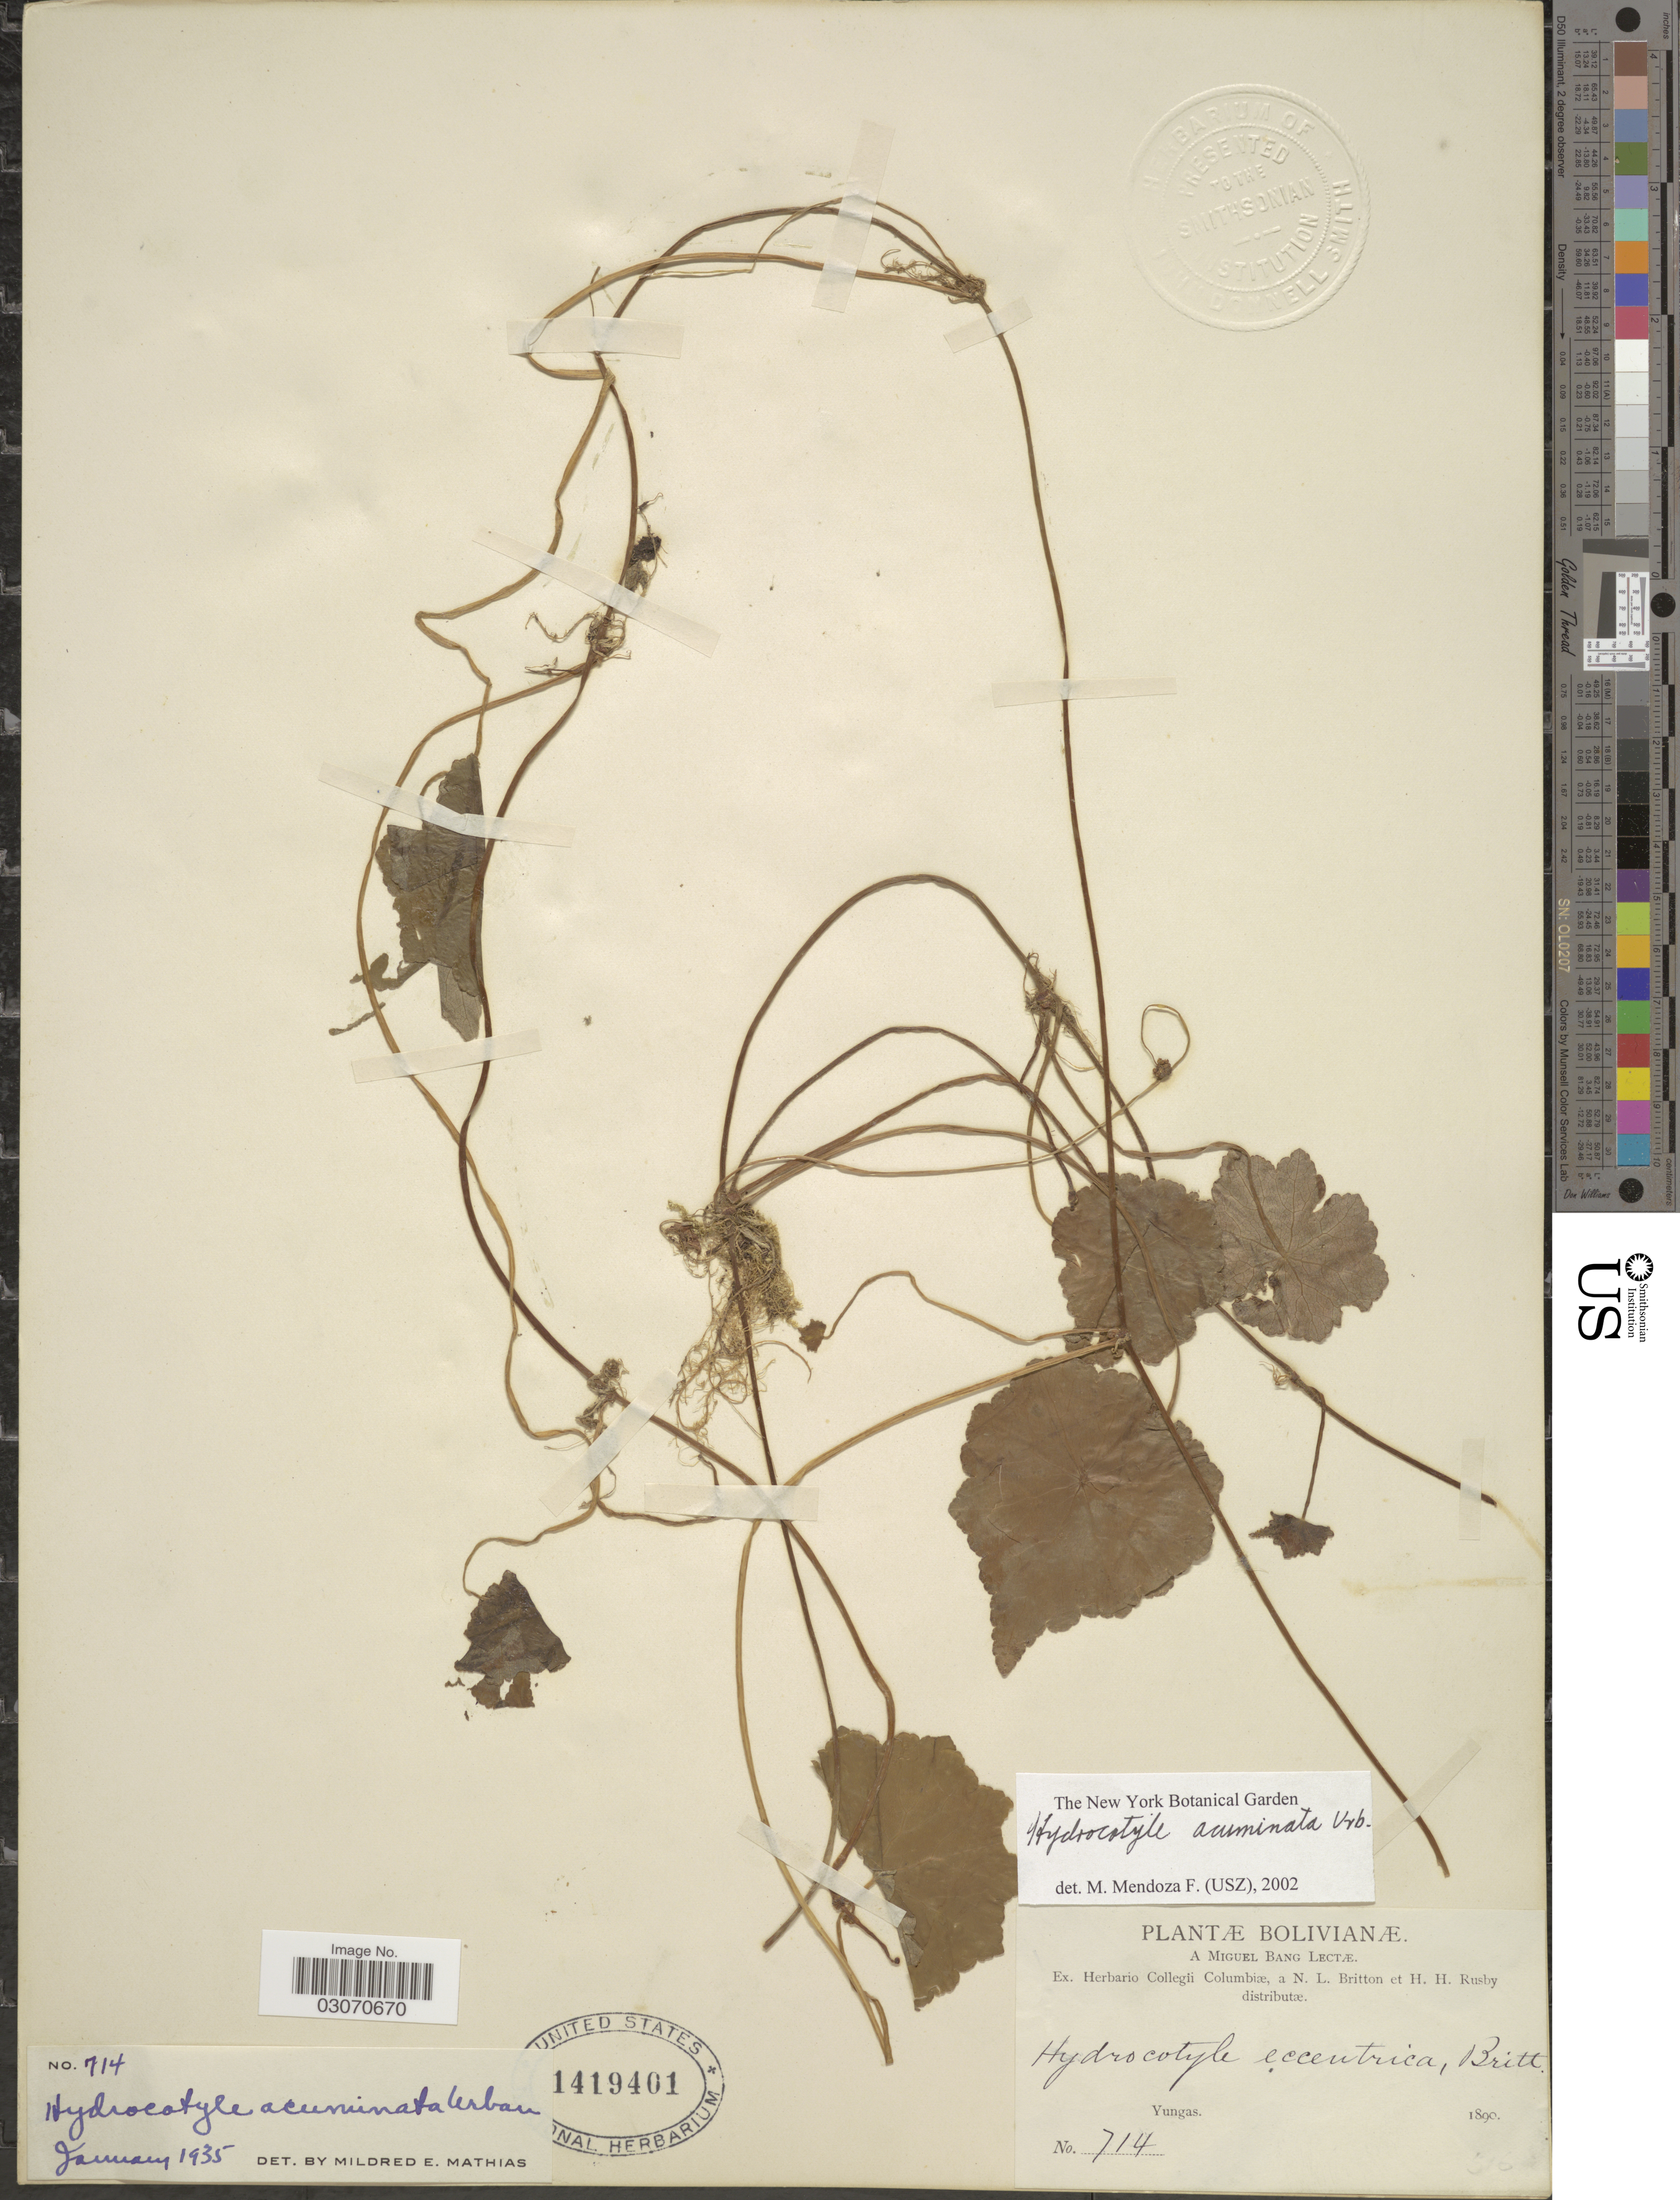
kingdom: Plantae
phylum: Tracheophyta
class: Magnoliopsida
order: Apiales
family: Araliaceae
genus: Hydrocotyle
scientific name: Hydrocotyle eccentrica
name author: Britton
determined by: Mendoza, M.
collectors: M. Bang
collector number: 714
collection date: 1890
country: Bolivia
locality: Yungas.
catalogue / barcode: US 1419401